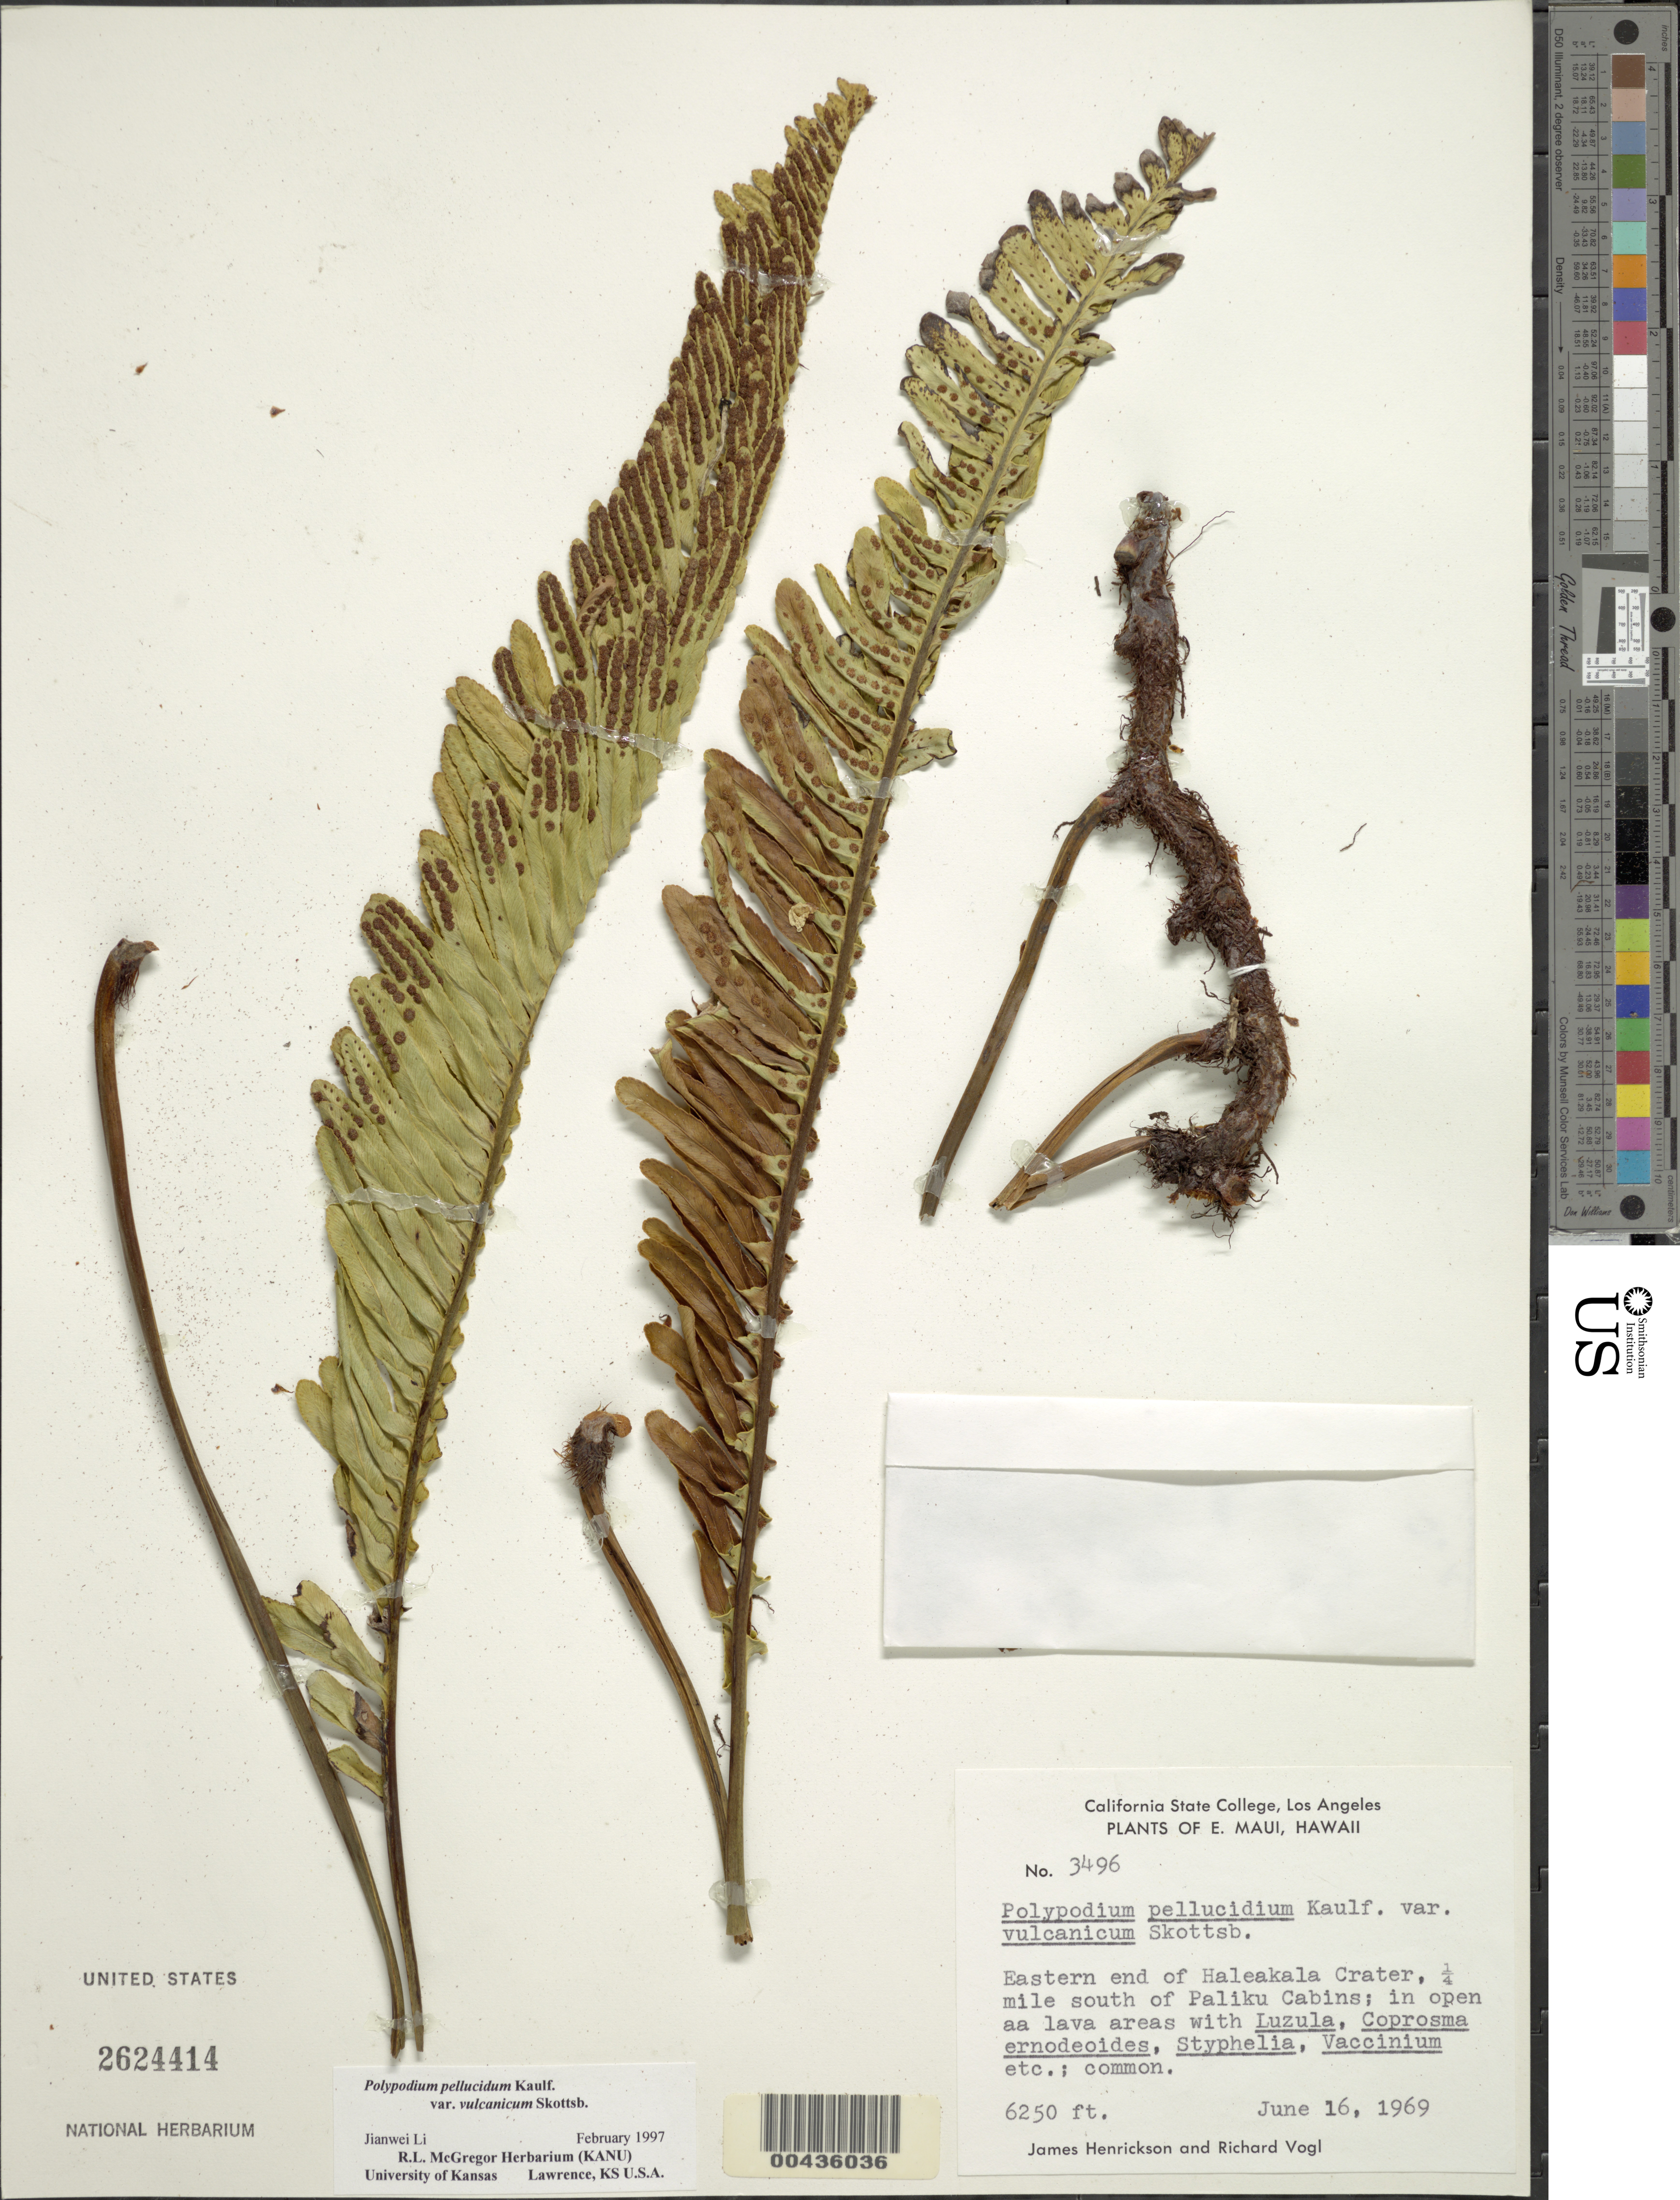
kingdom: Plantae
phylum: Tracheophyta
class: Polypodiopsida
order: Polypodiales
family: Polypodiaceae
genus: Polypodium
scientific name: Polypodium pellucidum var. vulcanicum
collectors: J. S. Henrickson & R. Vogl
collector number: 3496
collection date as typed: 16 Jun 1969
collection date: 1969-06-16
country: United States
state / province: Hawaii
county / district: Maui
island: Maui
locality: Eastern end of Haleakala Crater, 0.25 mi south of Paliku Cabins, E Maui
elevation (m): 1905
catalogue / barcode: US 2624414